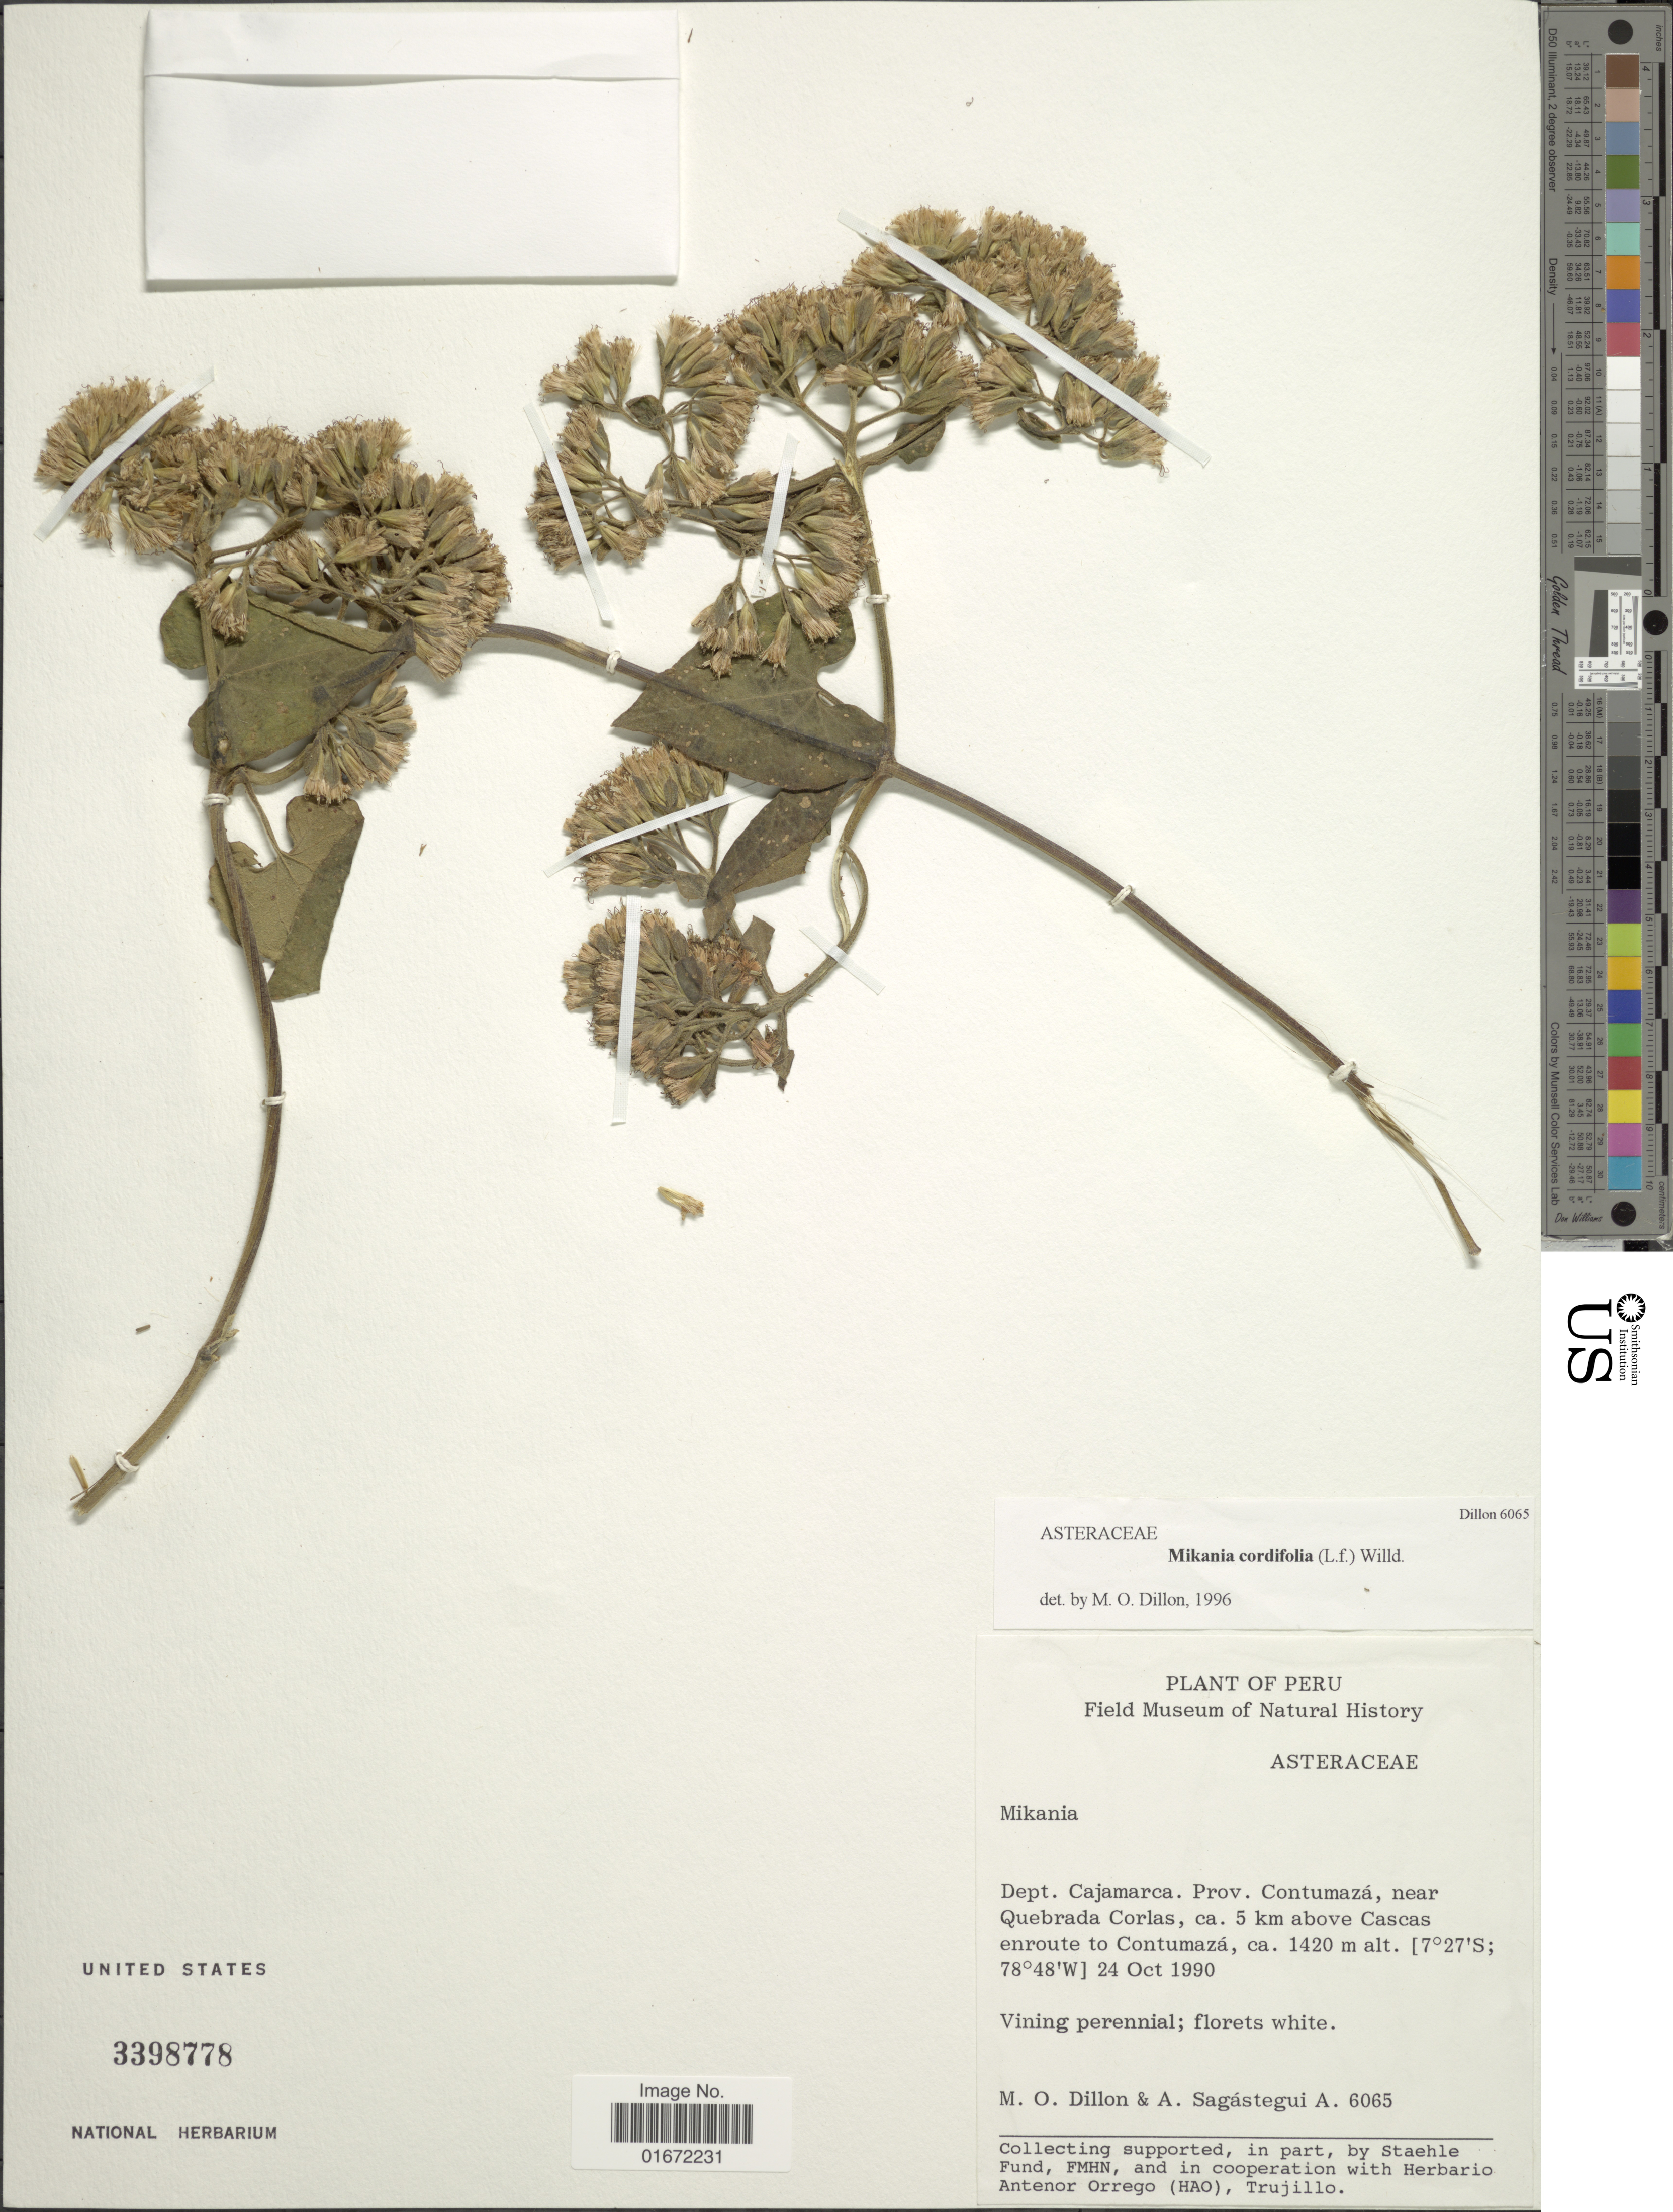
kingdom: Plantae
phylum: Tracheophyta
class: Magnoliopsida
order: Asterales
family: Asteraceae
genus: Mikania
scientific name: Mikania cordifolia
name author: Kunth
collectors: M. O. Dillon & A. Sagástegui A.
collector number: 6065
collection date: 1990-10-24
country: Peru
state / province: Cajamarca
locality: Dept. Cajamarca. Prov. Contumazá, near Quebrada Corlas, ca. 5 km above Cascas enroute to Contumazá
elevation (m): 1420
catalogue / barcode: US 3398778